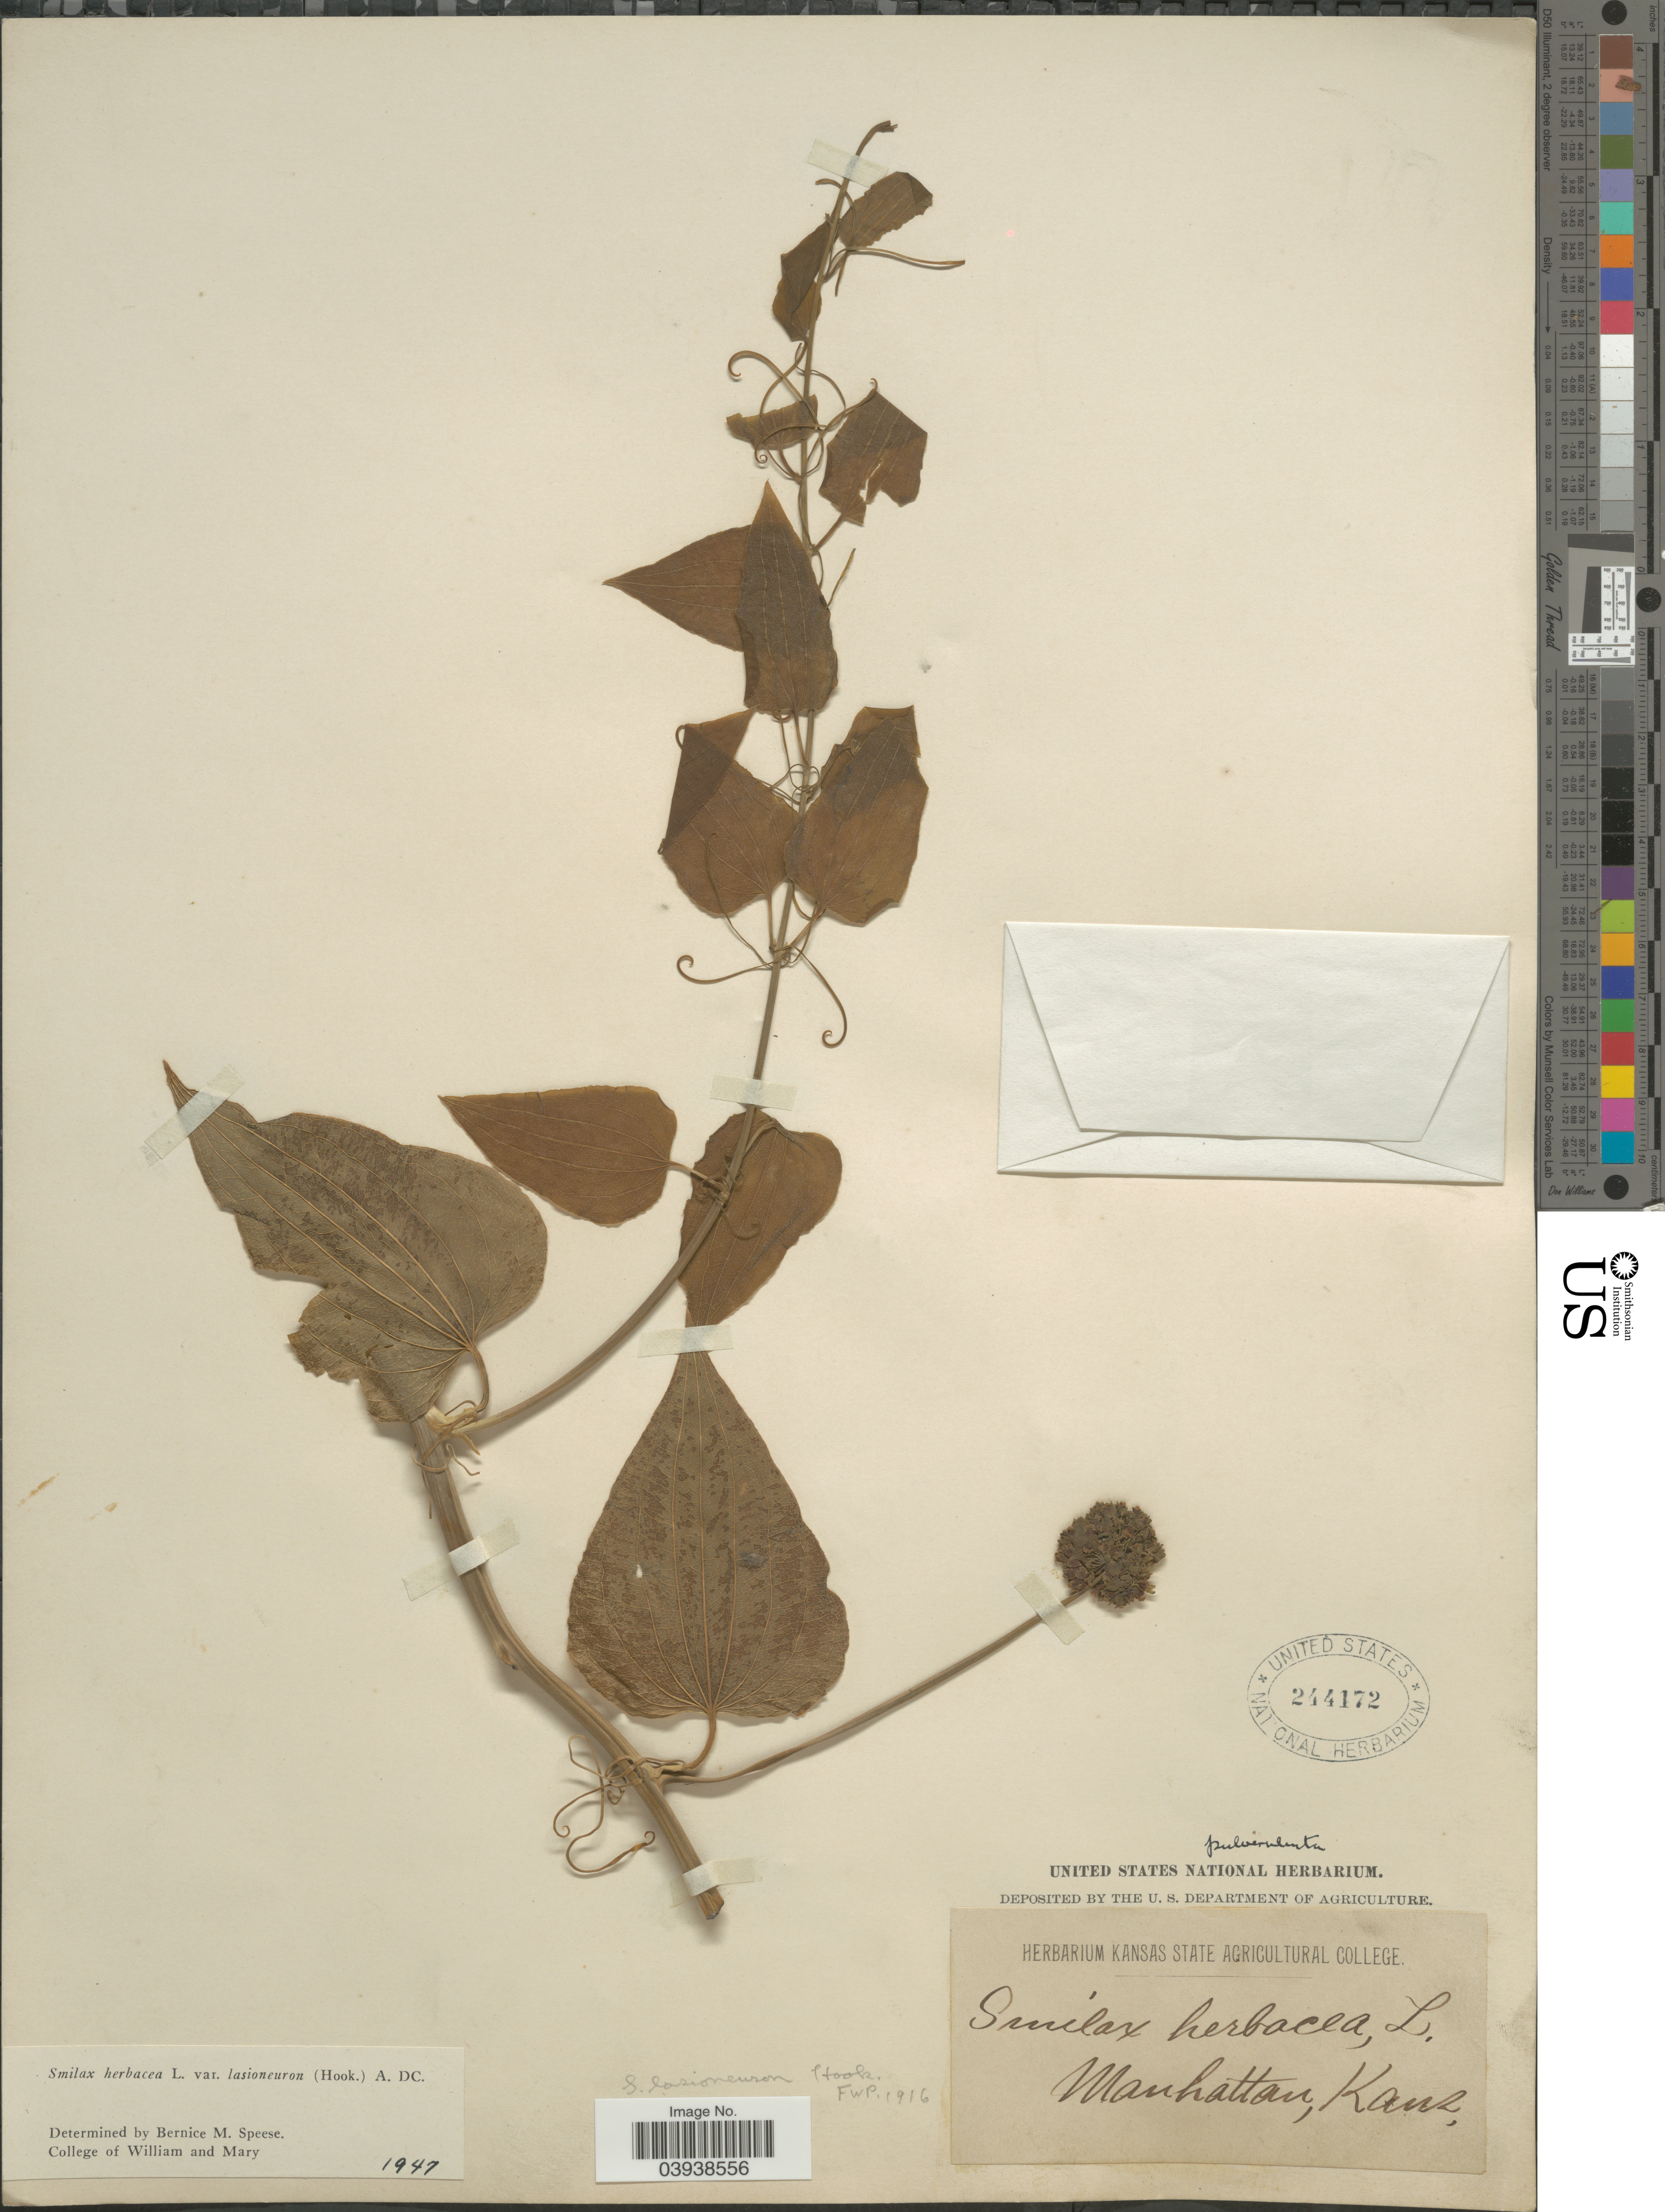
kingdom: Plantae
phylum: Tracheophyta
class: Liliopsida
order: Liliales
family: Smilacaceae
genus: Smilax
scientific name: Smilax herbacea var. lasioneuron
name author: (Hook.) A. DC.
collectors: ex herb. Kansas State Agricultural College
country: United States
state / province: Kansas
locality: Manhattan.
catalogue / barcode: US 244172